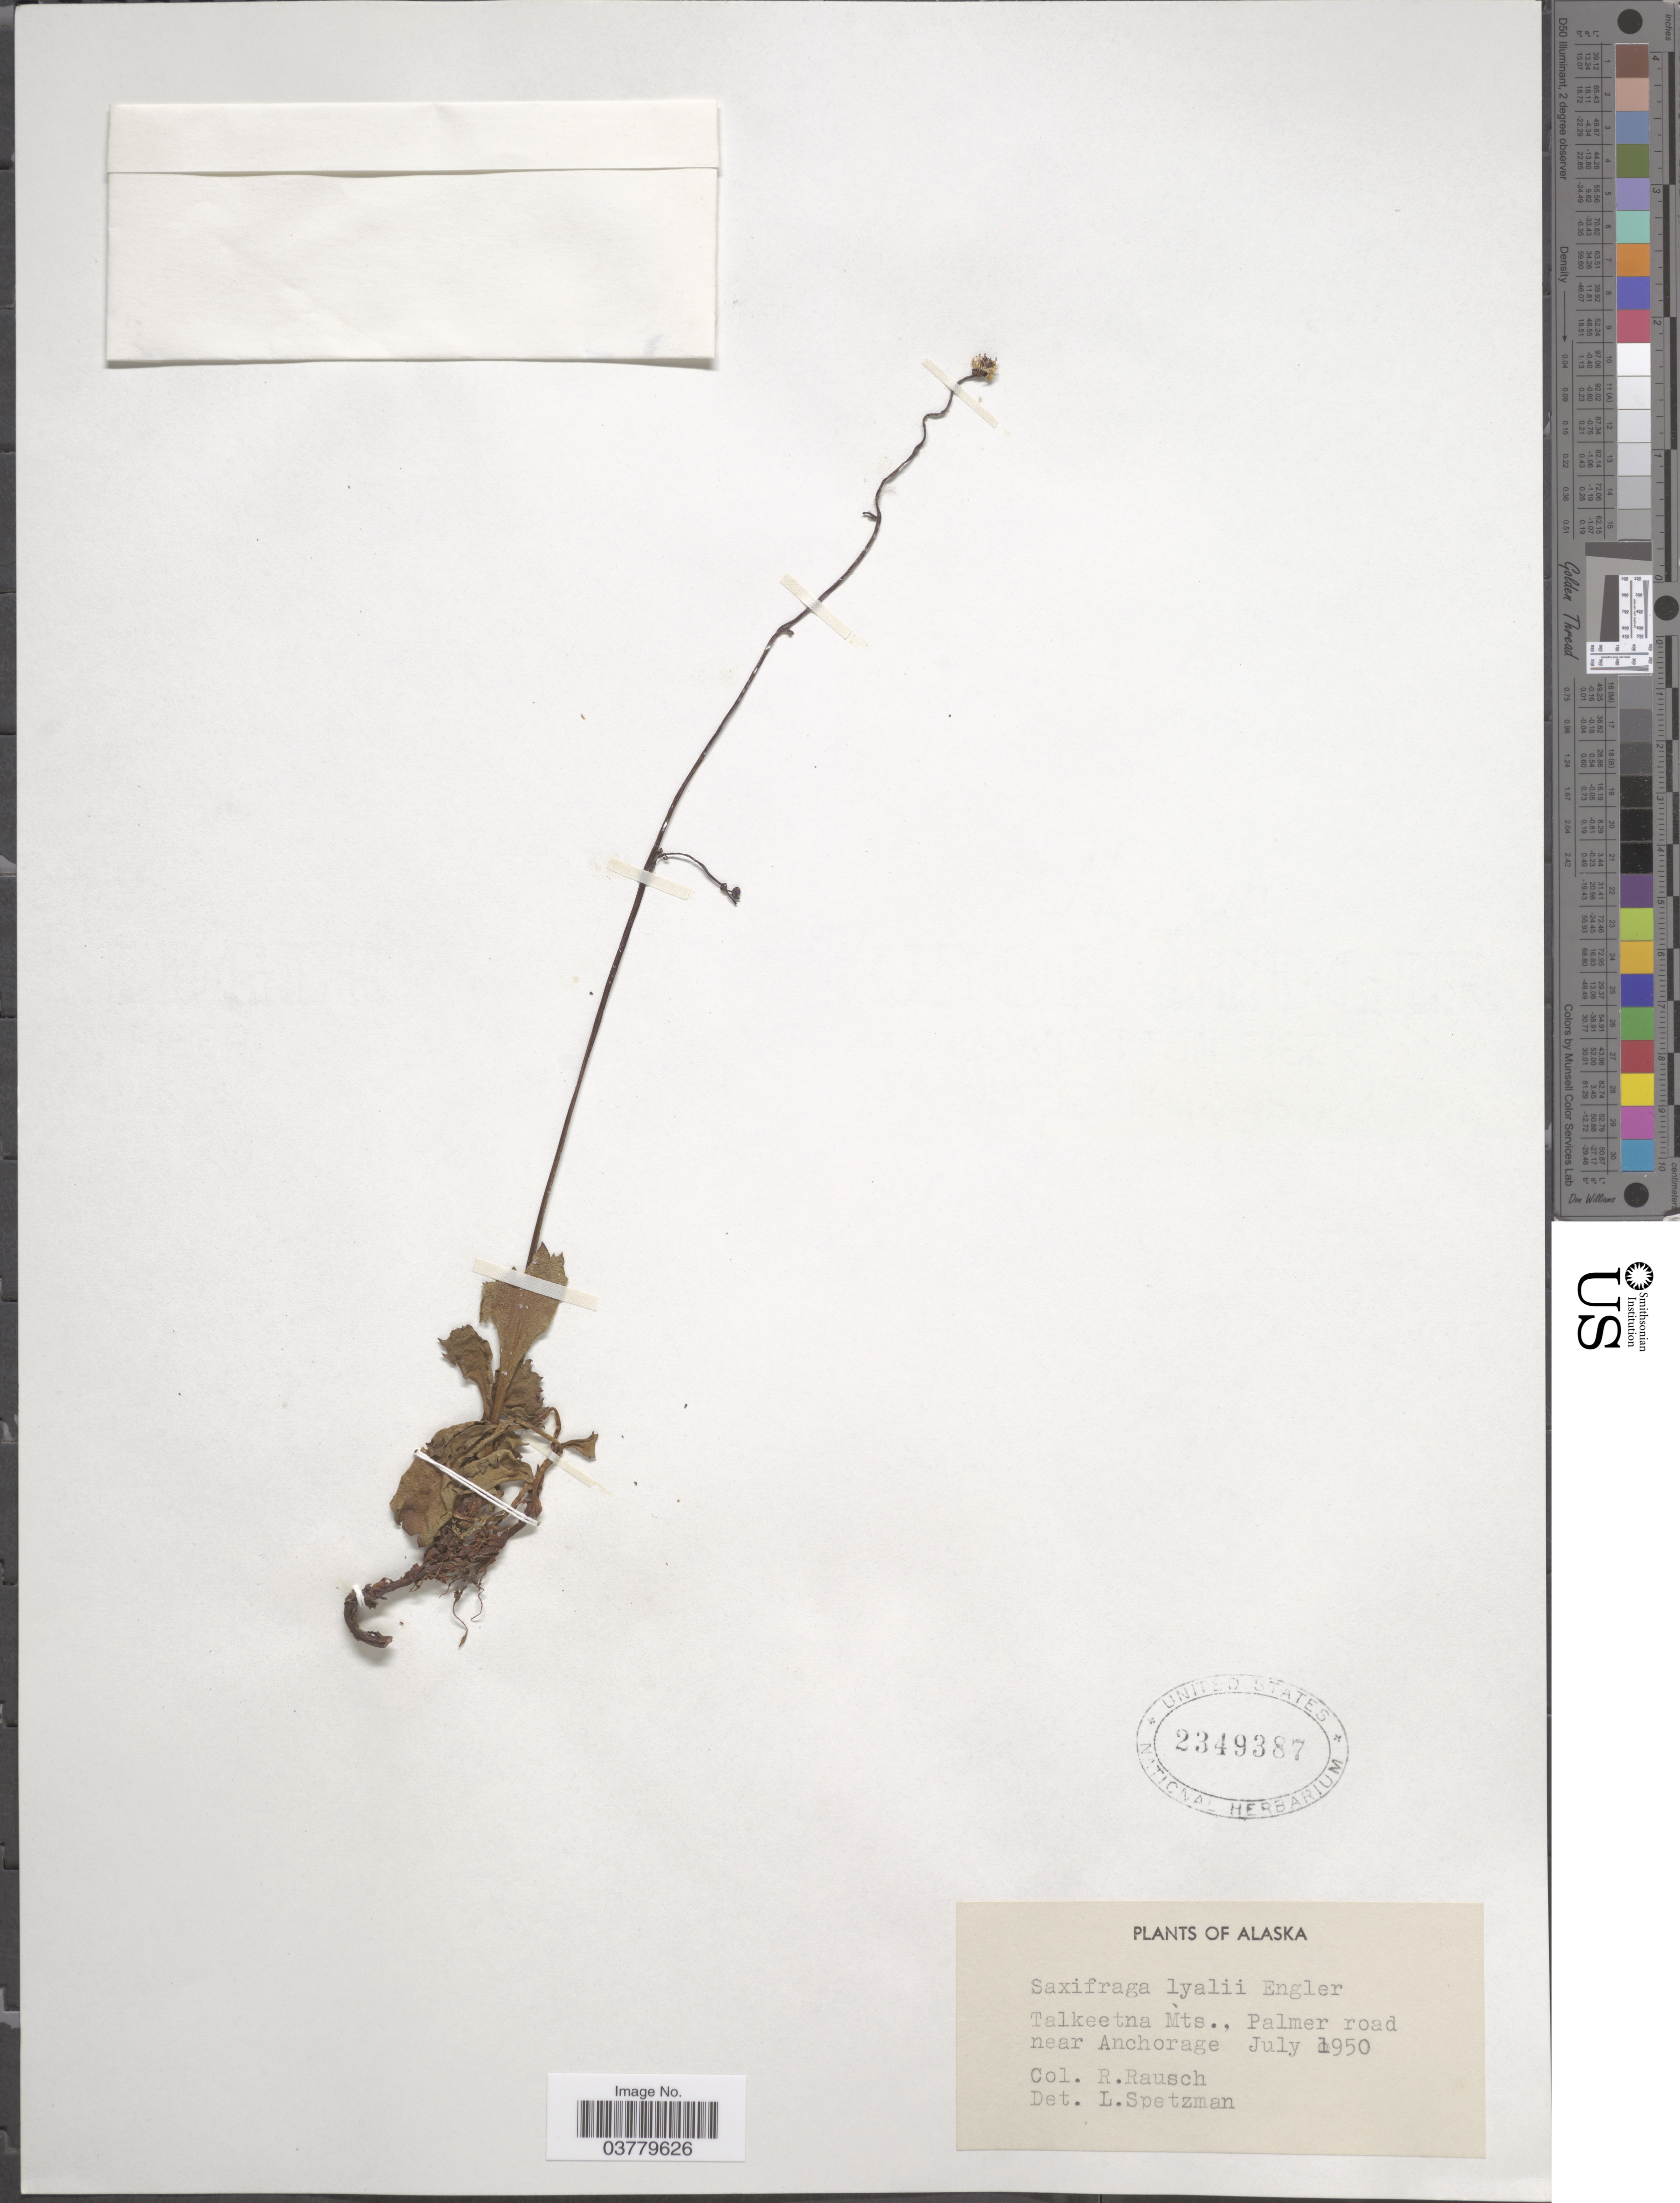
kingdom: Plantae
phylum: Tracheophyta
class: Magnoliopsida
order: Saxifragales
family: Saxifragaceae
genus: Micranthes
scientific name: Micranthes lyalii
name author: (Engl.) Small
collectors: R. Rausch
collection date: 1950-07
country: United States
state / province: Alaska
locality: Talkeetna Mts., Palmer road near Anchorage.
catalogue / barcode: US 2349387